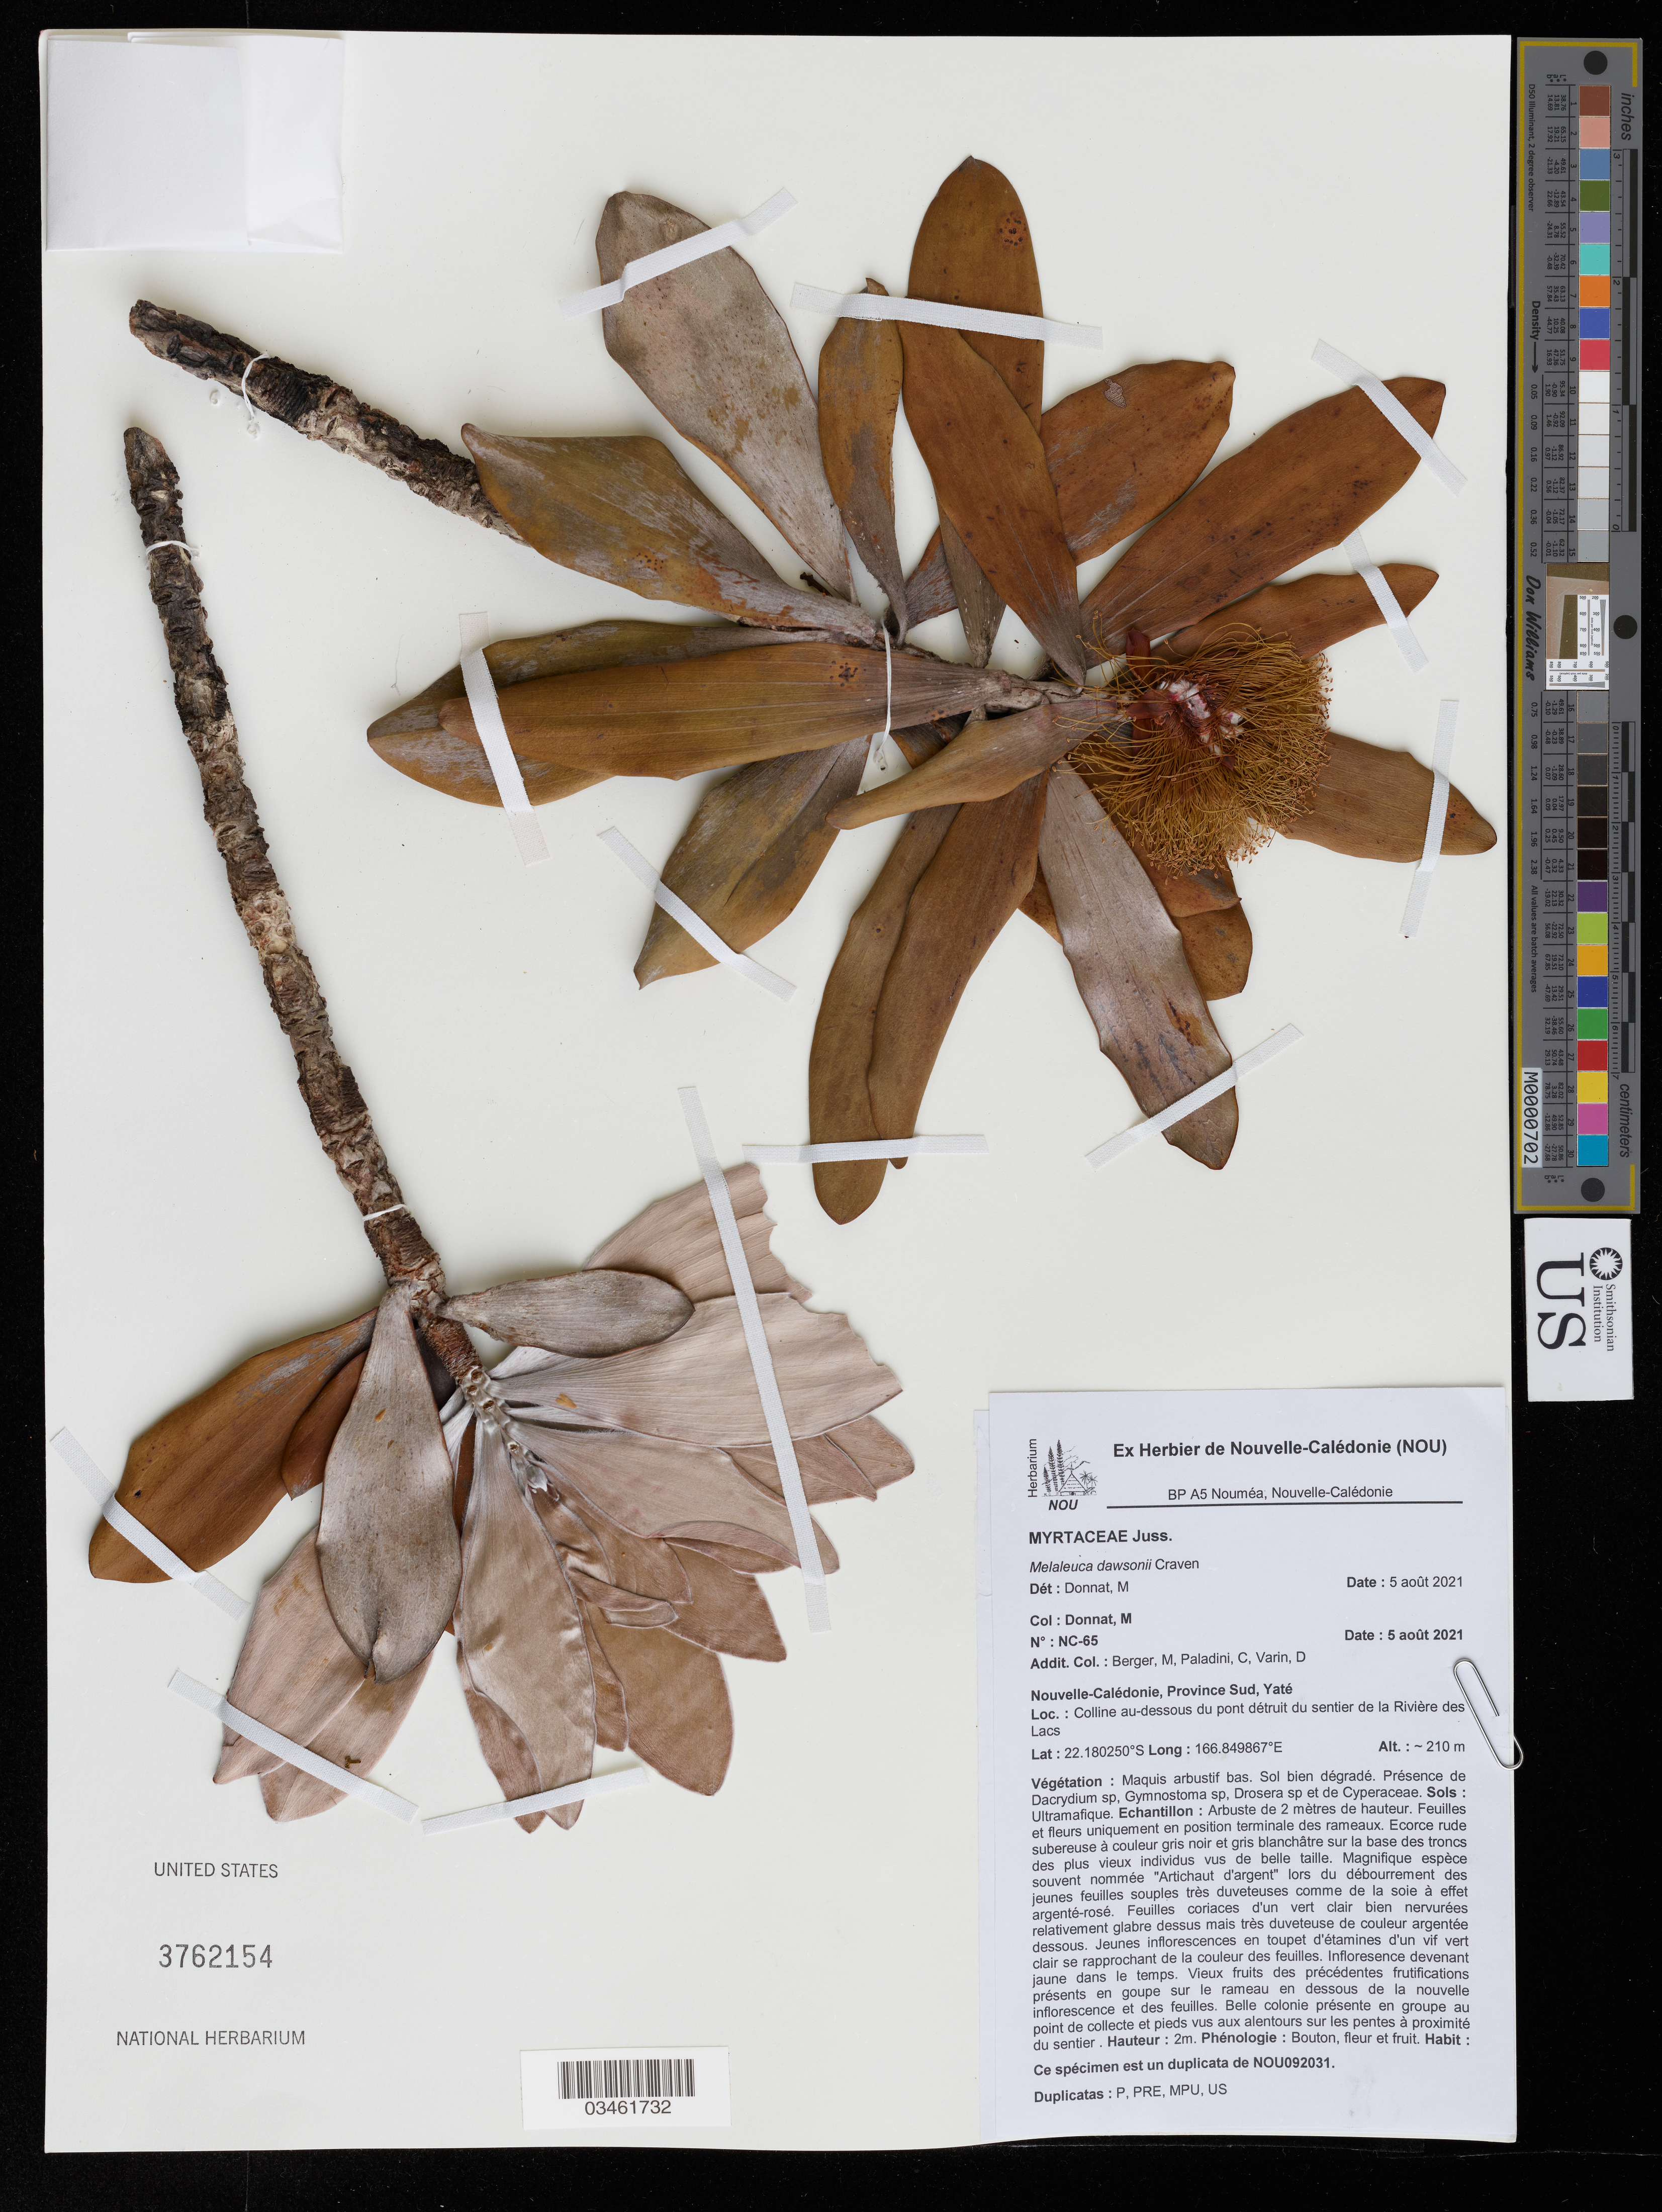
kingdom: Plantae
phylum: Tracheophyta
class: Magnoliopsida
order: Myrtales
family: Myrtaceae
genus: Melaleuca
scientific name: Melaleuca dawsonii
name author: Craven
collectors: M. Donnat, M. Berger, C. Paladini & D. Varin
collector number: NC-65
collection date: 2021-08-05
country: New Caledonia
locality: Province Sud, Yaté. Colline au-dessous du pont détruit du sentier de la Rivière des Lacs.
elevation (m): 210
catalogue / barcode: US 3762154